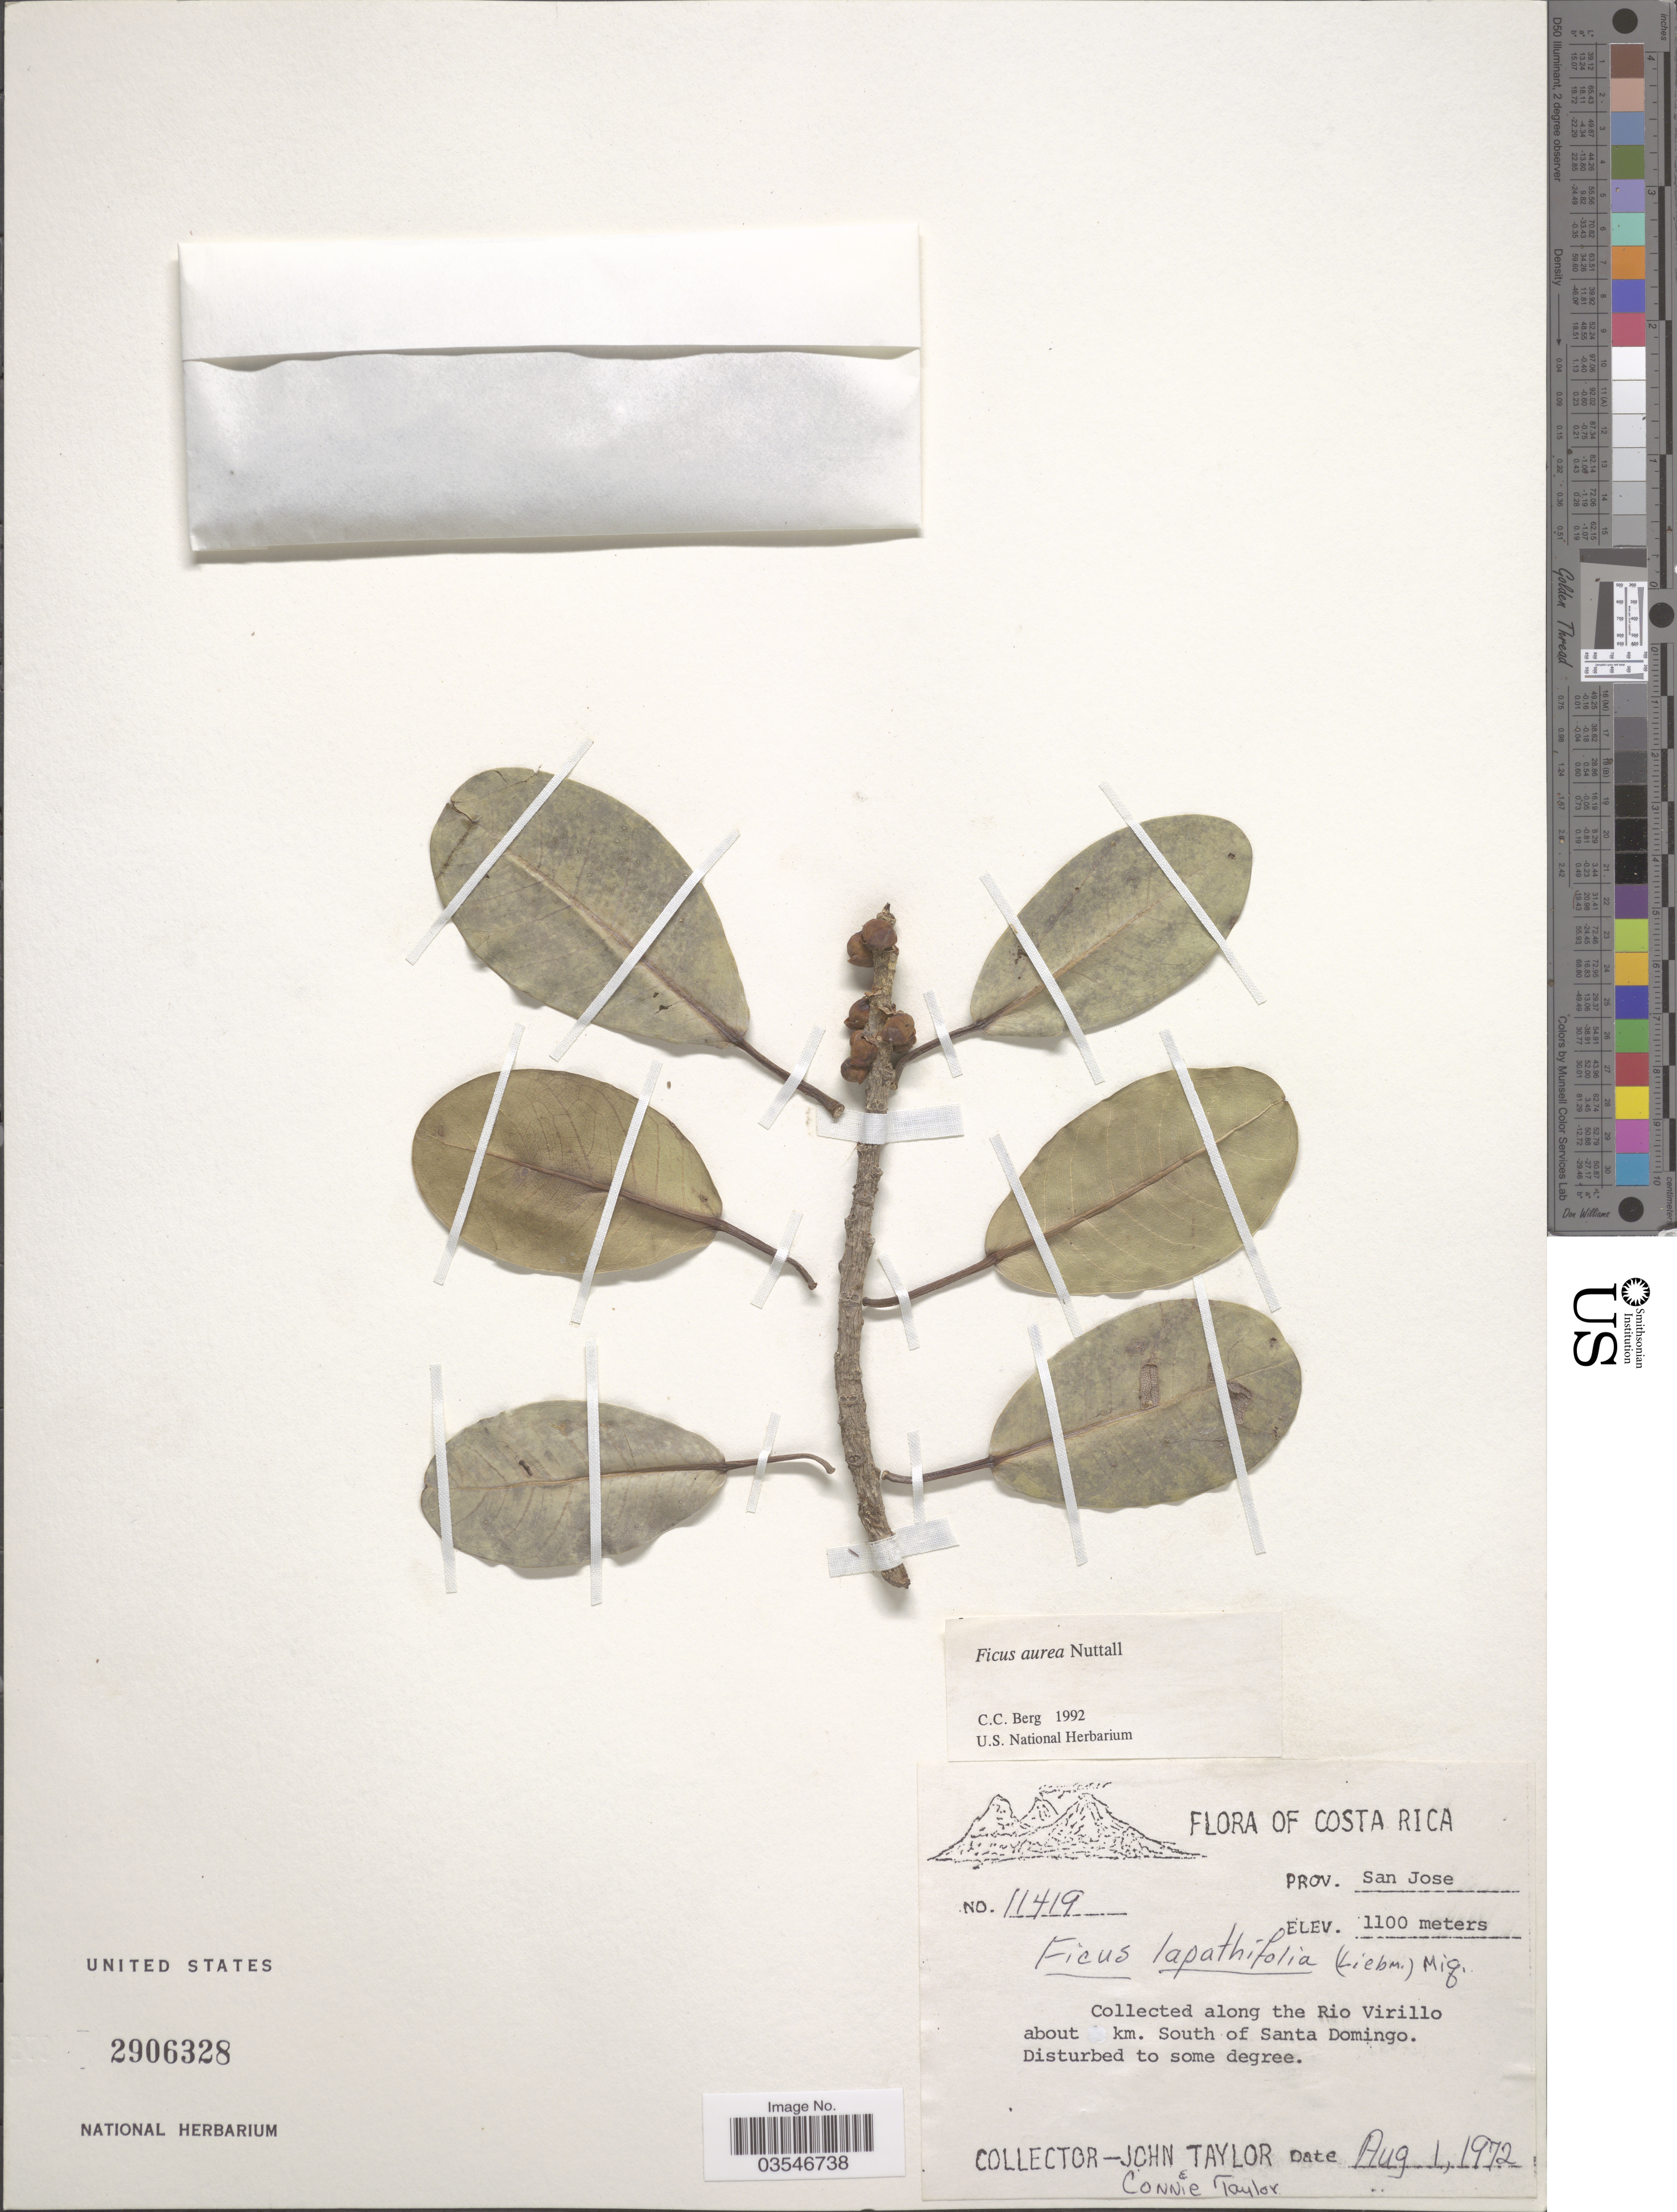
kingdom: Plantae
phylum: Tracheophyta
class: Magnoliopsida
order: Rosales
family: Moraceae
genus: Ficus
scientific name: Ficus aurea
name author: Nutt.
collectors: J. Taylor & C. Taylor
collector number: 11419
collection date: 1972-08-01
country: Costa Rica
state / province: San José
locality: Along the Rio Virillo about km. South of Santa Domingo.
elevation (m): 1100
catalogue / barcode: US 2906328